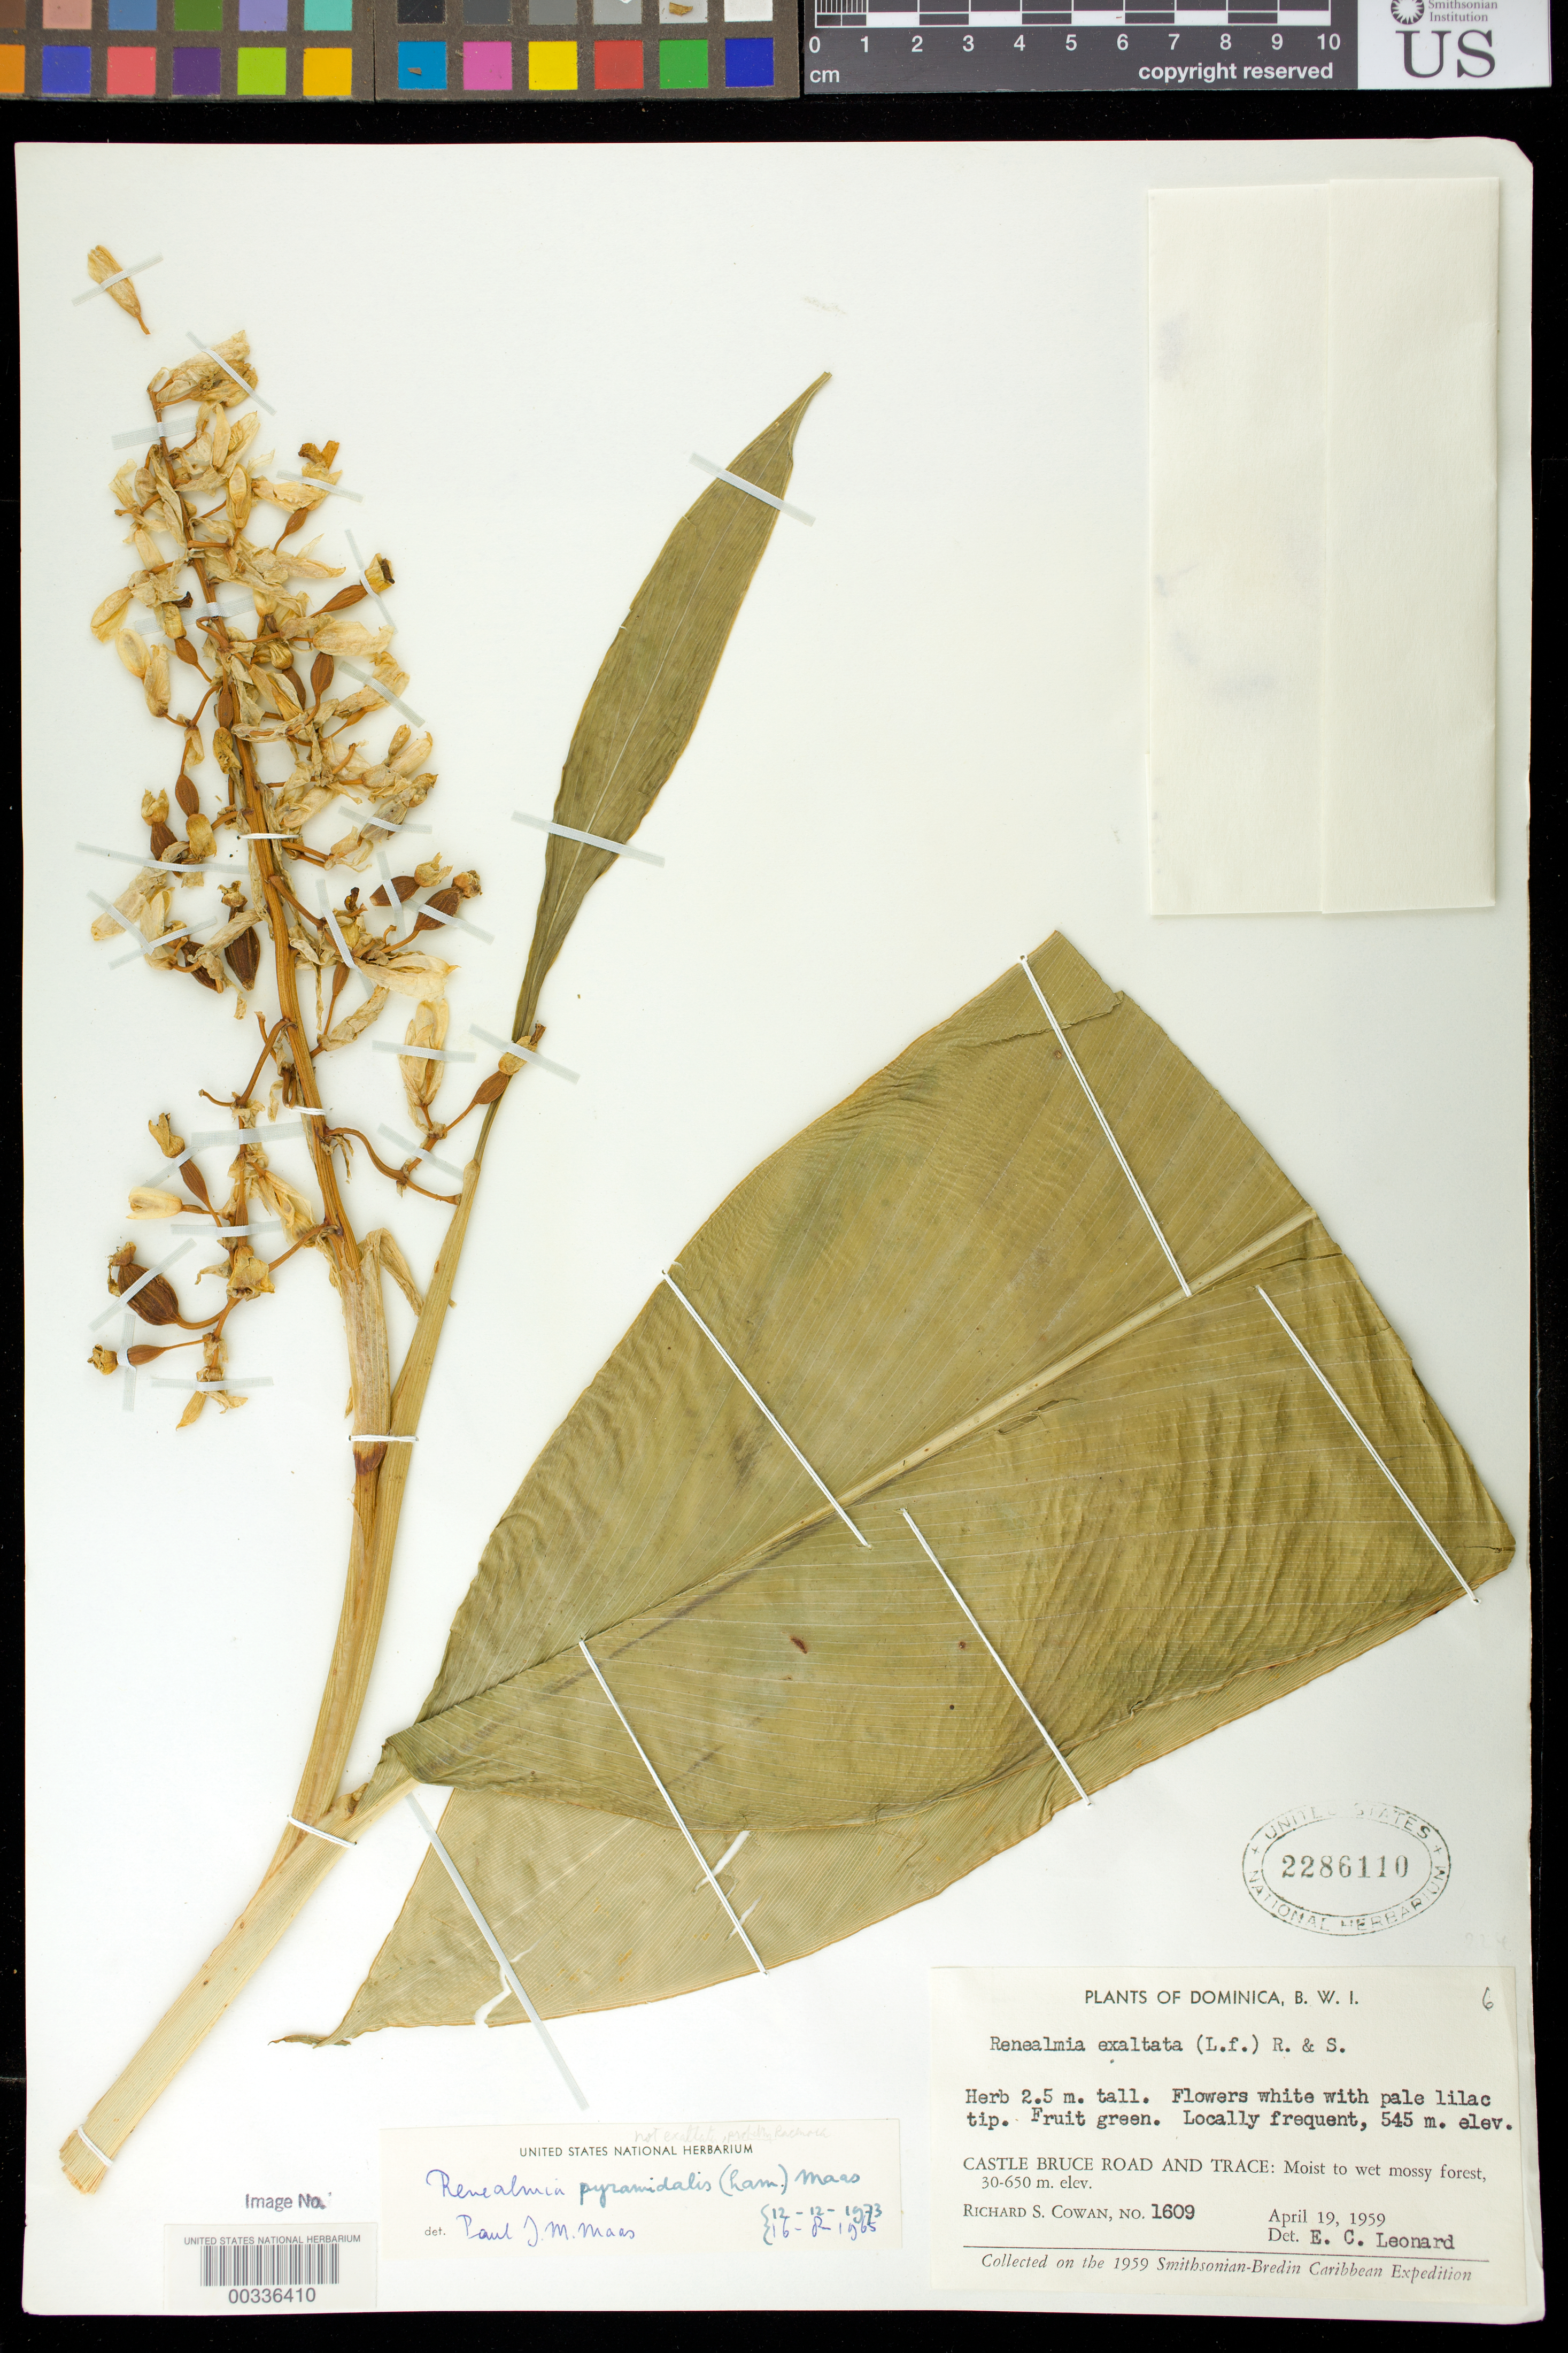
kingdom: Plantae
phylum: Tracheophyta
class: Liliopsida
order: Zingiberales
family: Zingiberaceae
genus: Renealmia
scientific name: Renealmia pyramidalis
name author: (Lam.) Maas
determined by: Maas, Paul J. M.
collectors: R. S. Cowan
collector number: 1609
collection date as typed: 19 Apr 1959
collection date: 1959-04-19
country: Dominica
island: Dominica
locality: Castle bruce road and trace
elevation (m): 545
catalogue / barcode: US 2286110